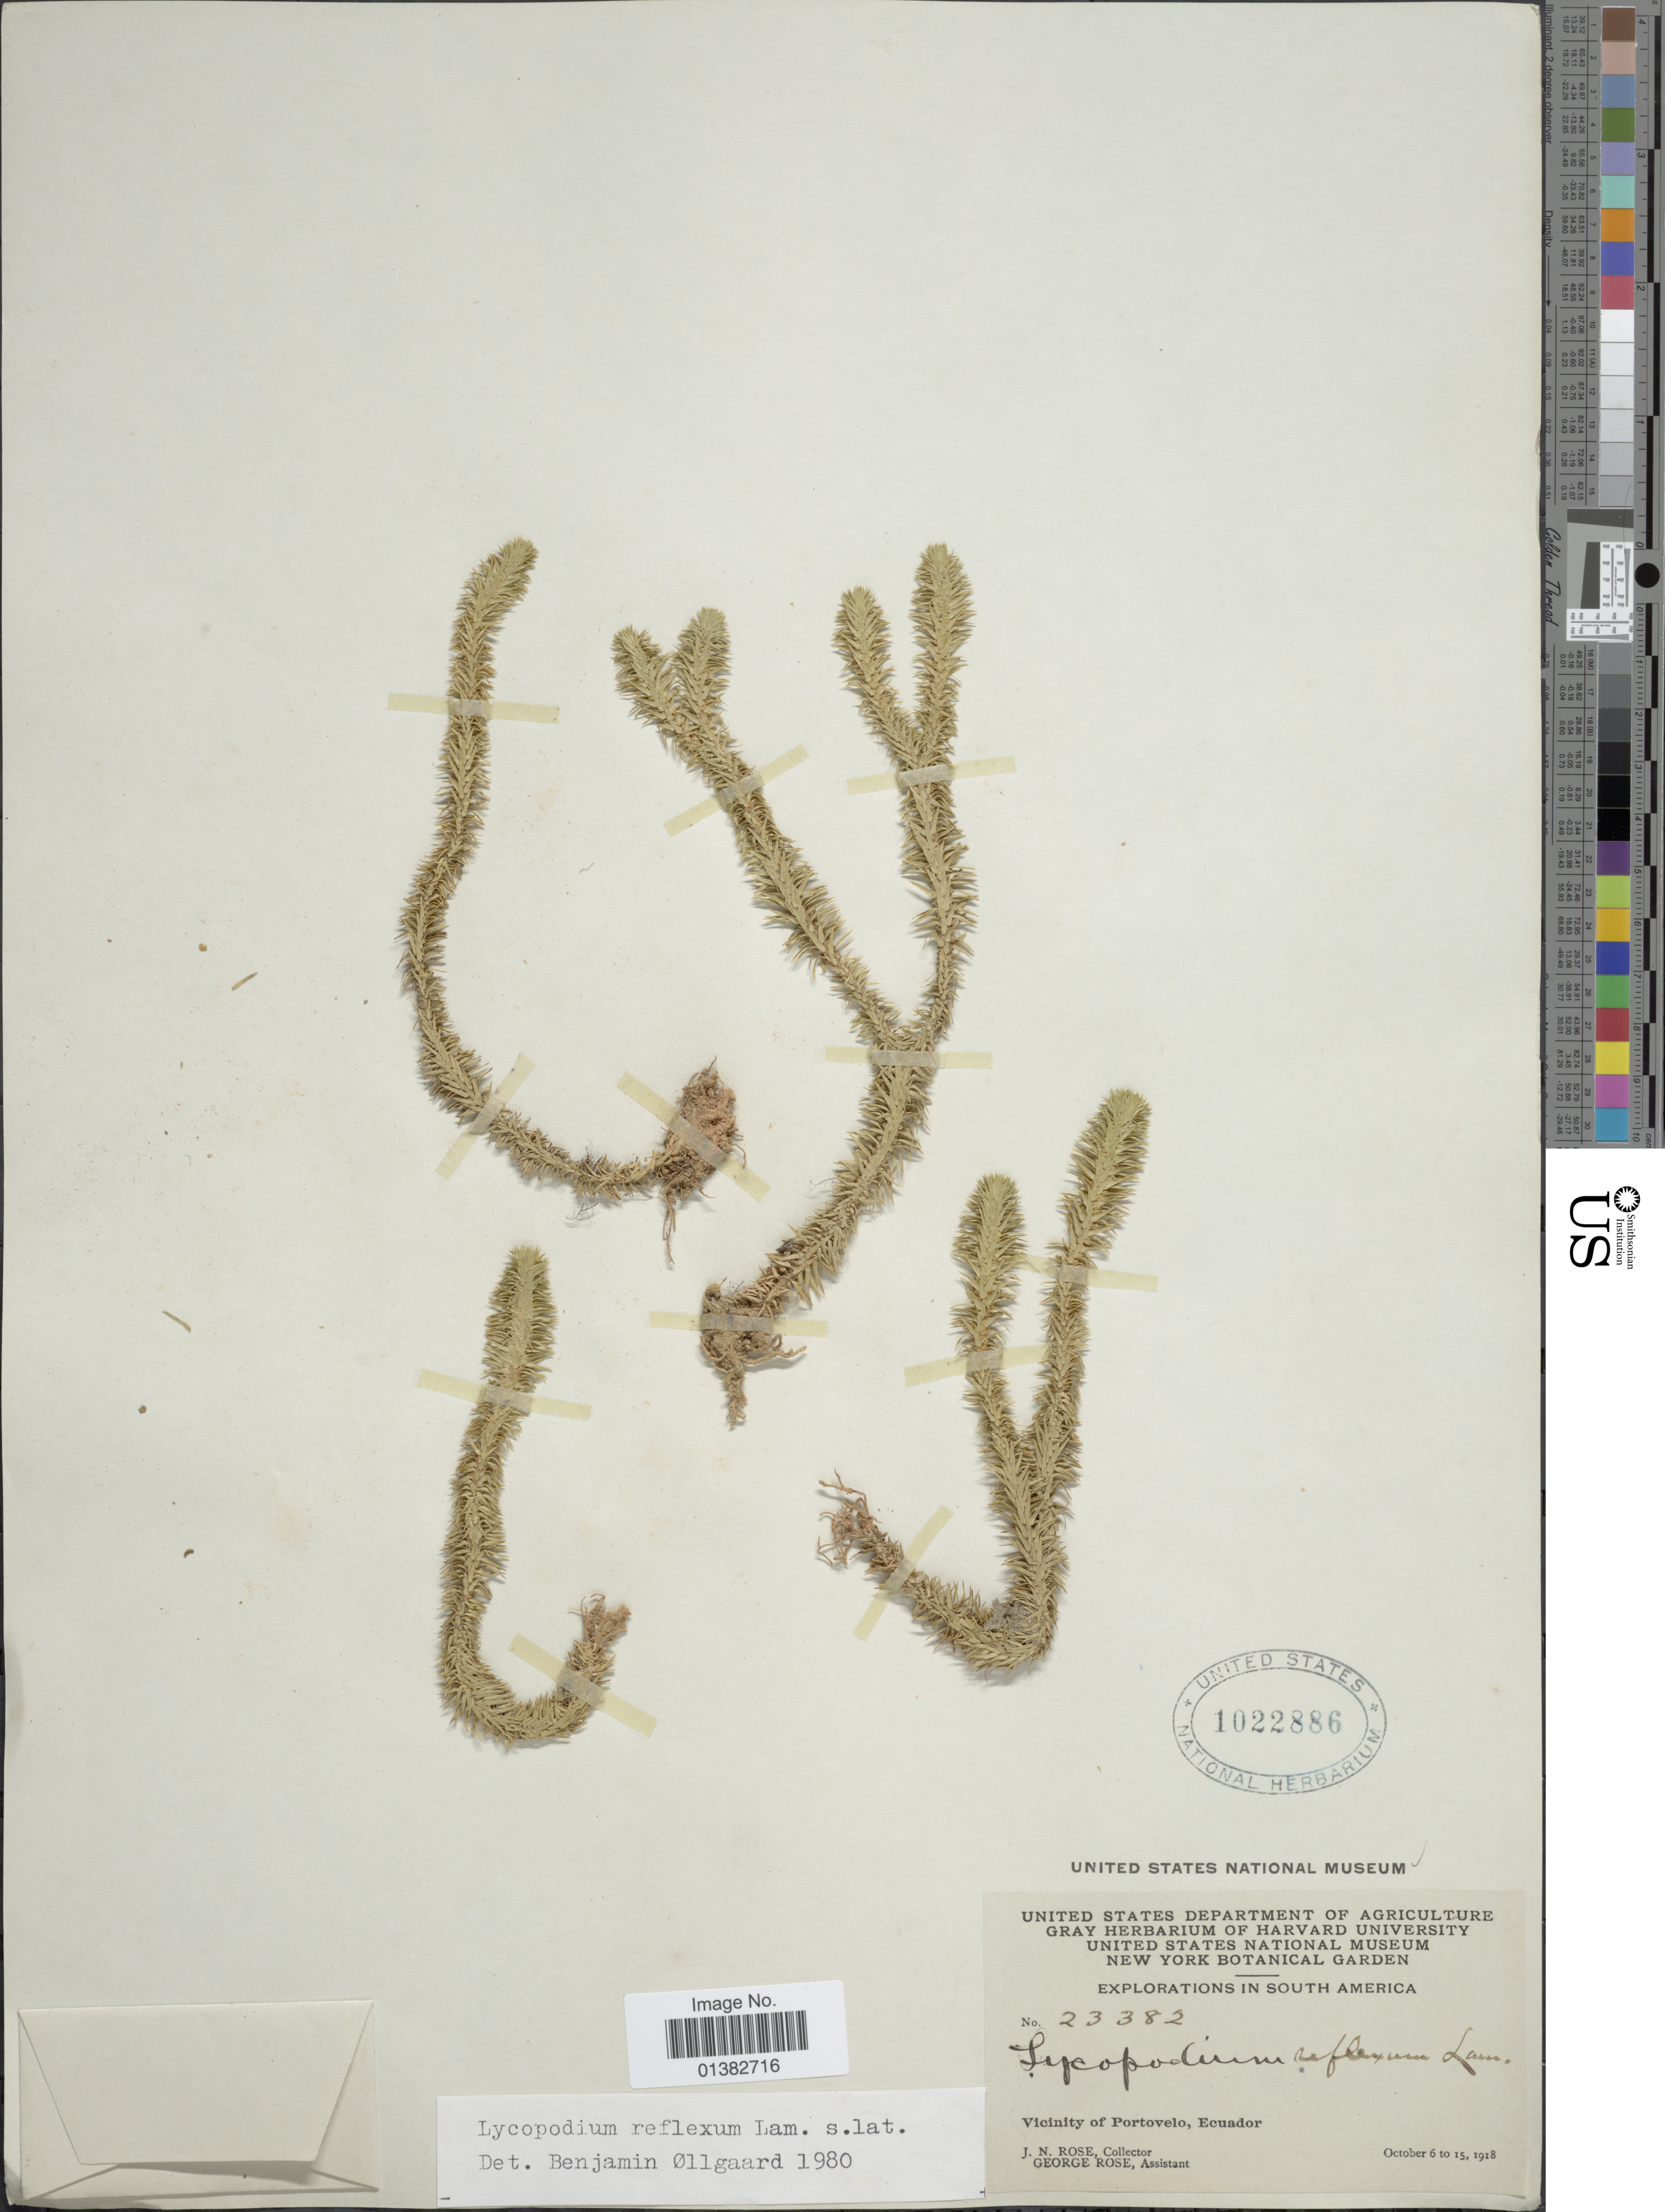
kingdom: Plantae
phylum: Tracheophyta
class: Lycopodiopsida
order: Lycopodiales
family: Lycopodiaceae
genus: Phlegmariurus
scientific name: Phlegmariurus reflexus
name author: (Lam.) B. Øllg.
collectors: J. N. Rose & G. Rose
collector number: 23382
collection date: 1918-10-06/1918-10-15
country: Ecuador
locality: Vicinity of Portovelo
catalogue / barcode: US 1022886